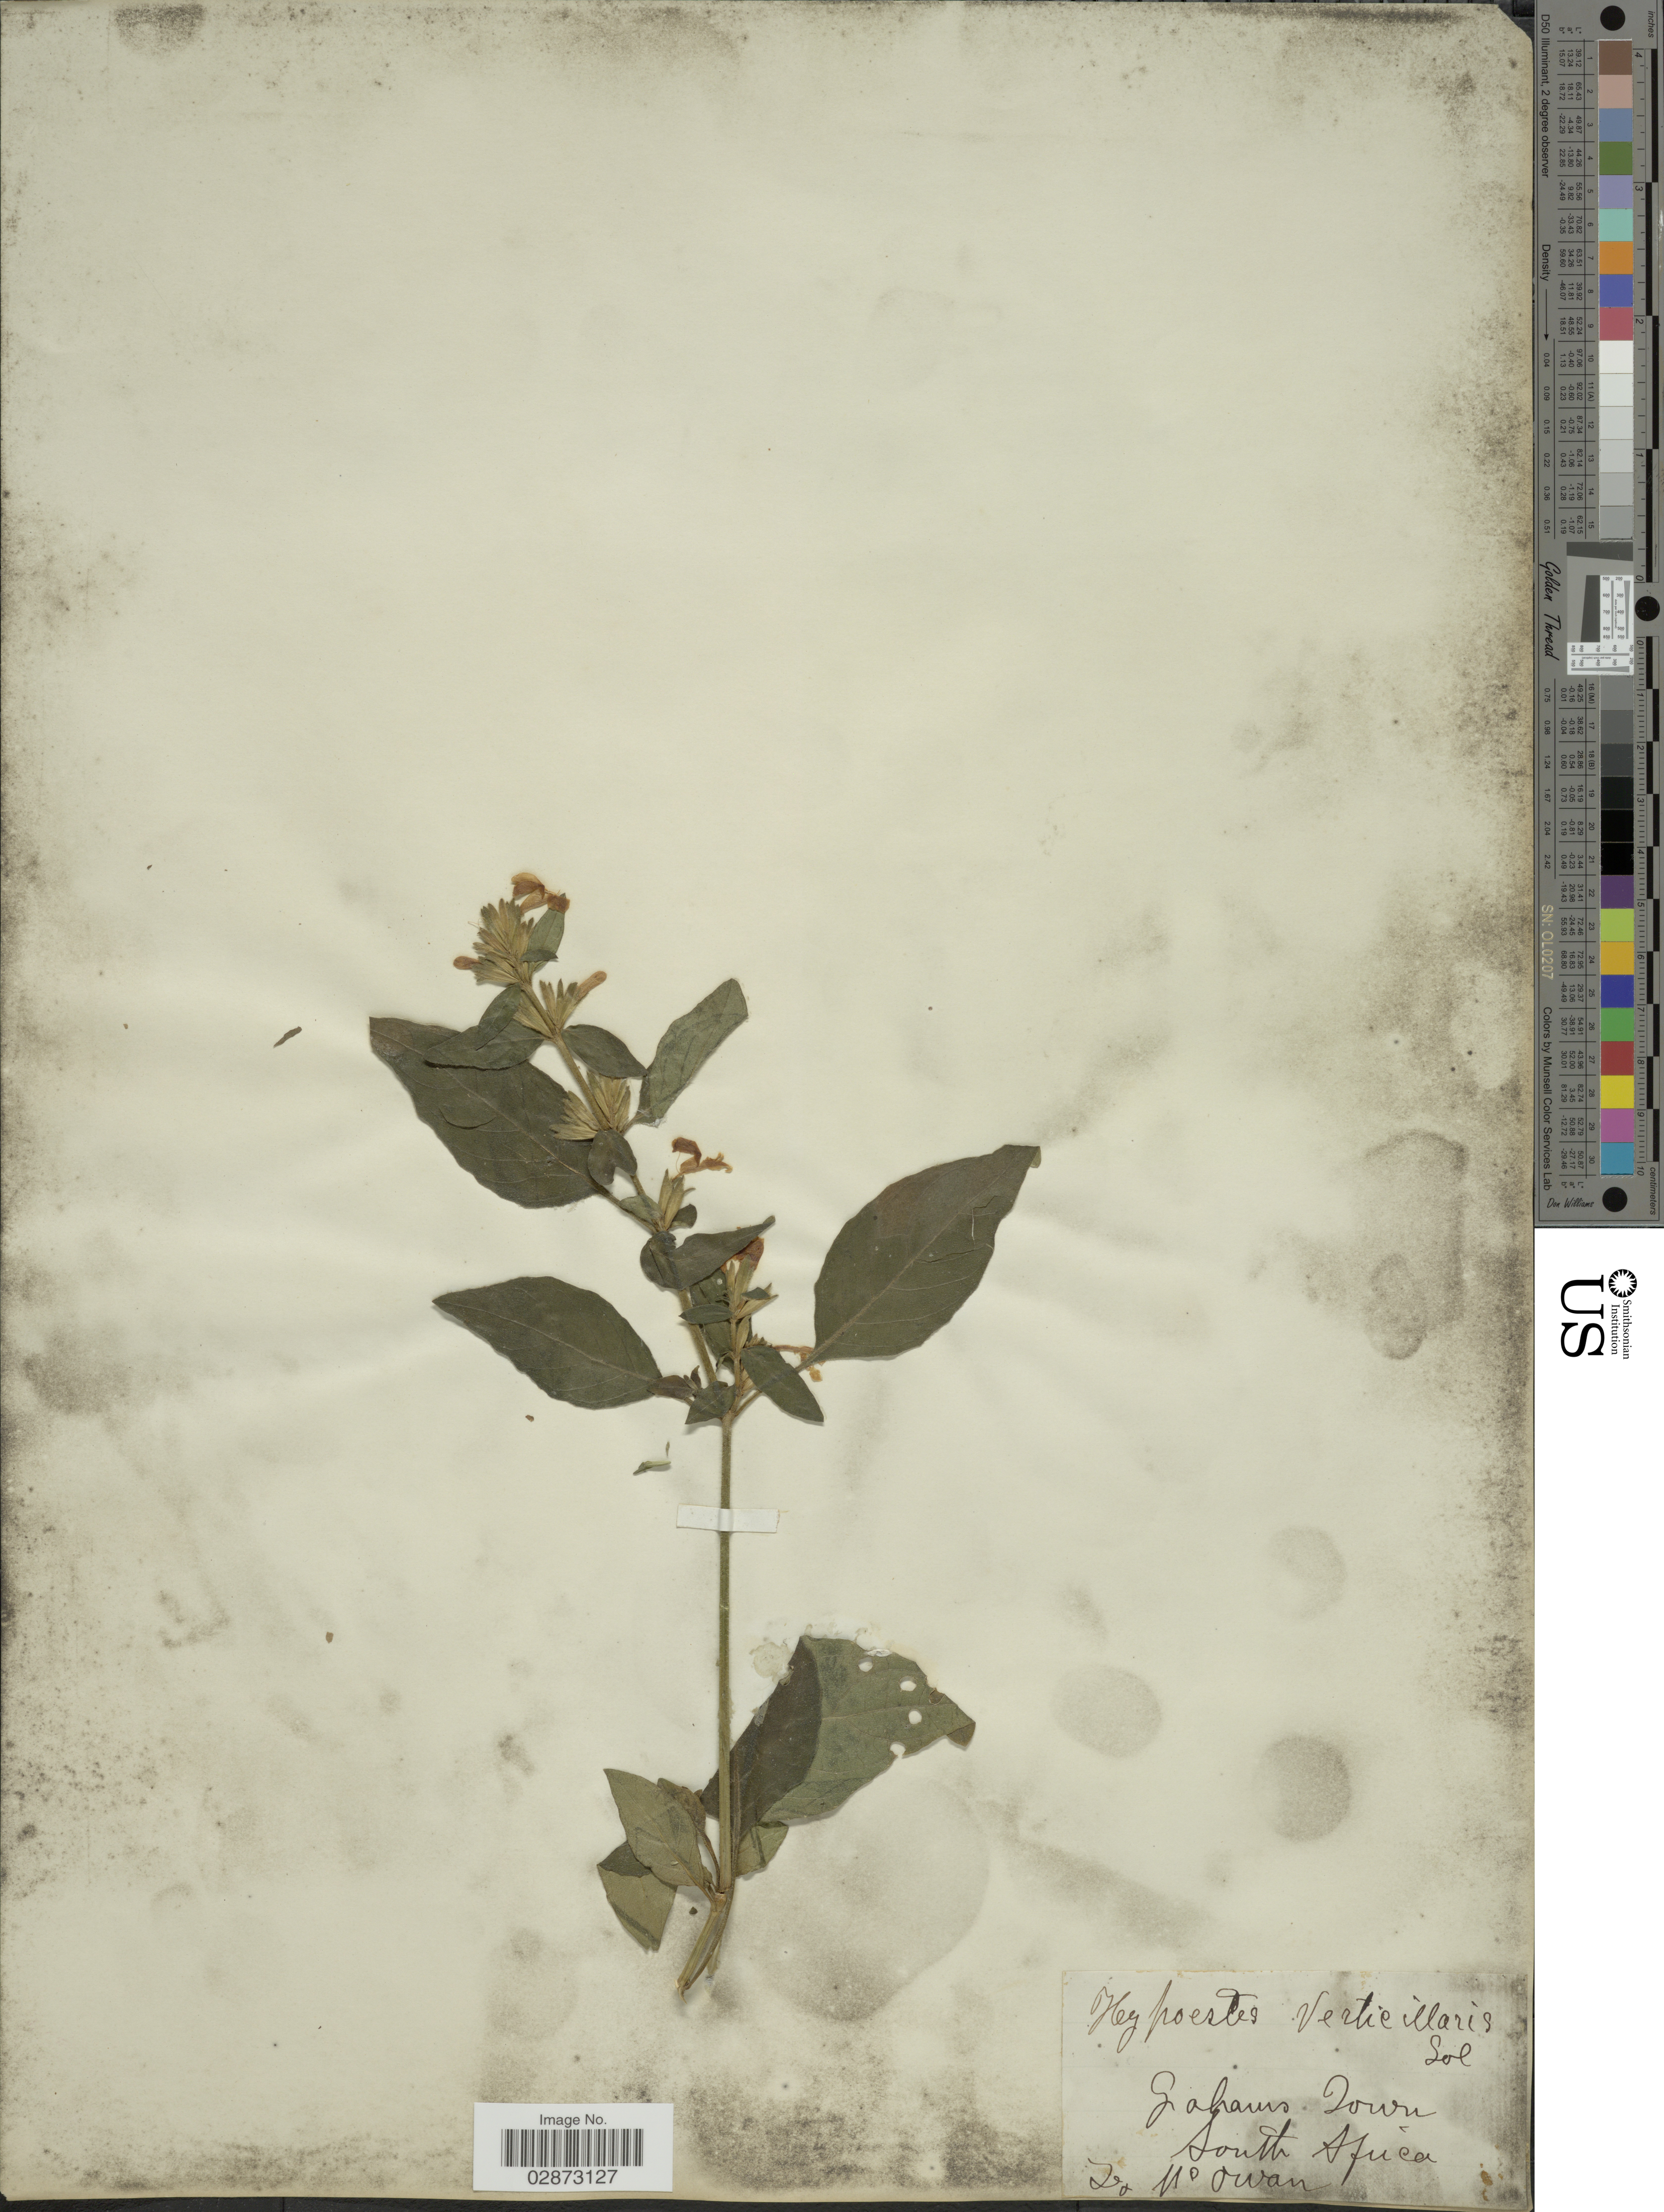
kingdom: Plantae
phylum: Tracheophyta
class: Magnoliopsida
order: Lamiales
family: Acanthaceae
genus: Hypoestes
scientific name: Hypoestes verticillaris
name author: (L. f.) Sol.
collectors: M. Owan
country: South Africa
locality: Grahams Town.